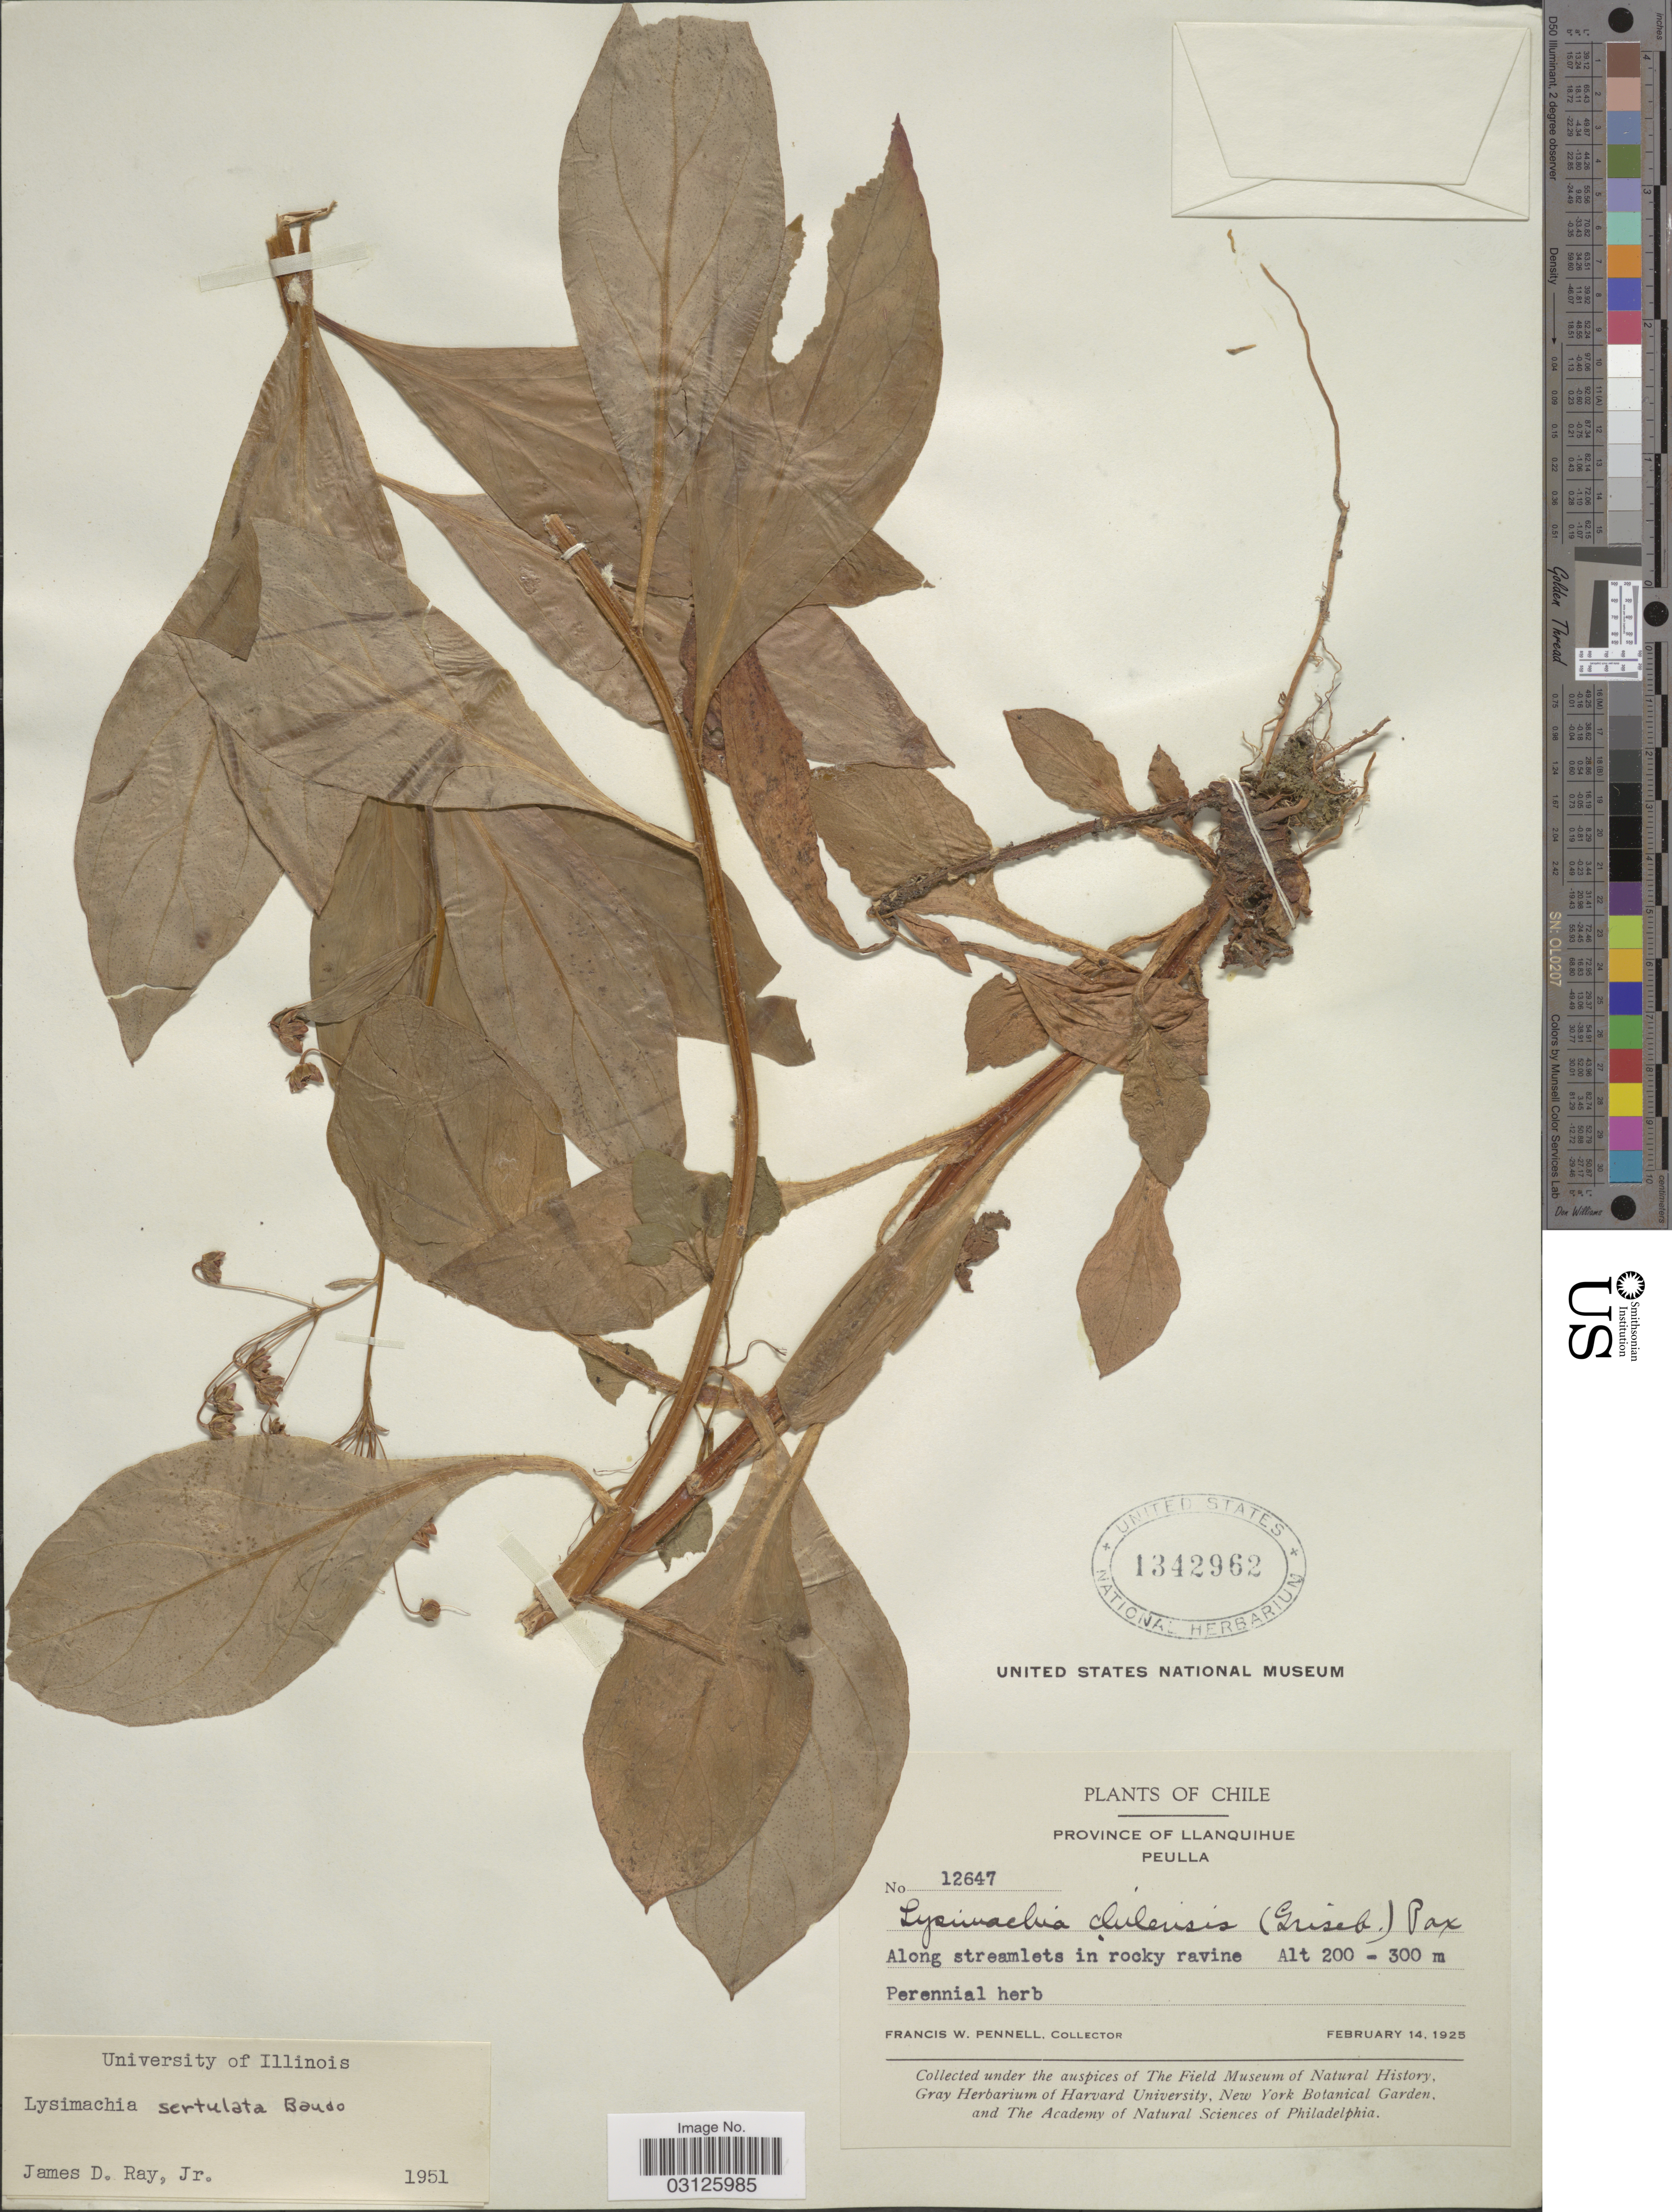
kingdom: Plantae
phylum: Tracheophyta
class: Magnoliopsida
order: Ericales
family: Primulaceae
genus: Lysimachia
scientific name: Lysimachia sertulata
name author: Baudo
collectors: F. W. Pennell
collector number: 12647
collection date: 1925-02-14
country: Chile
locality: Province of Llanquihue. Peulla.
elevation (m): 200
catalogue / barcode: US 1342962